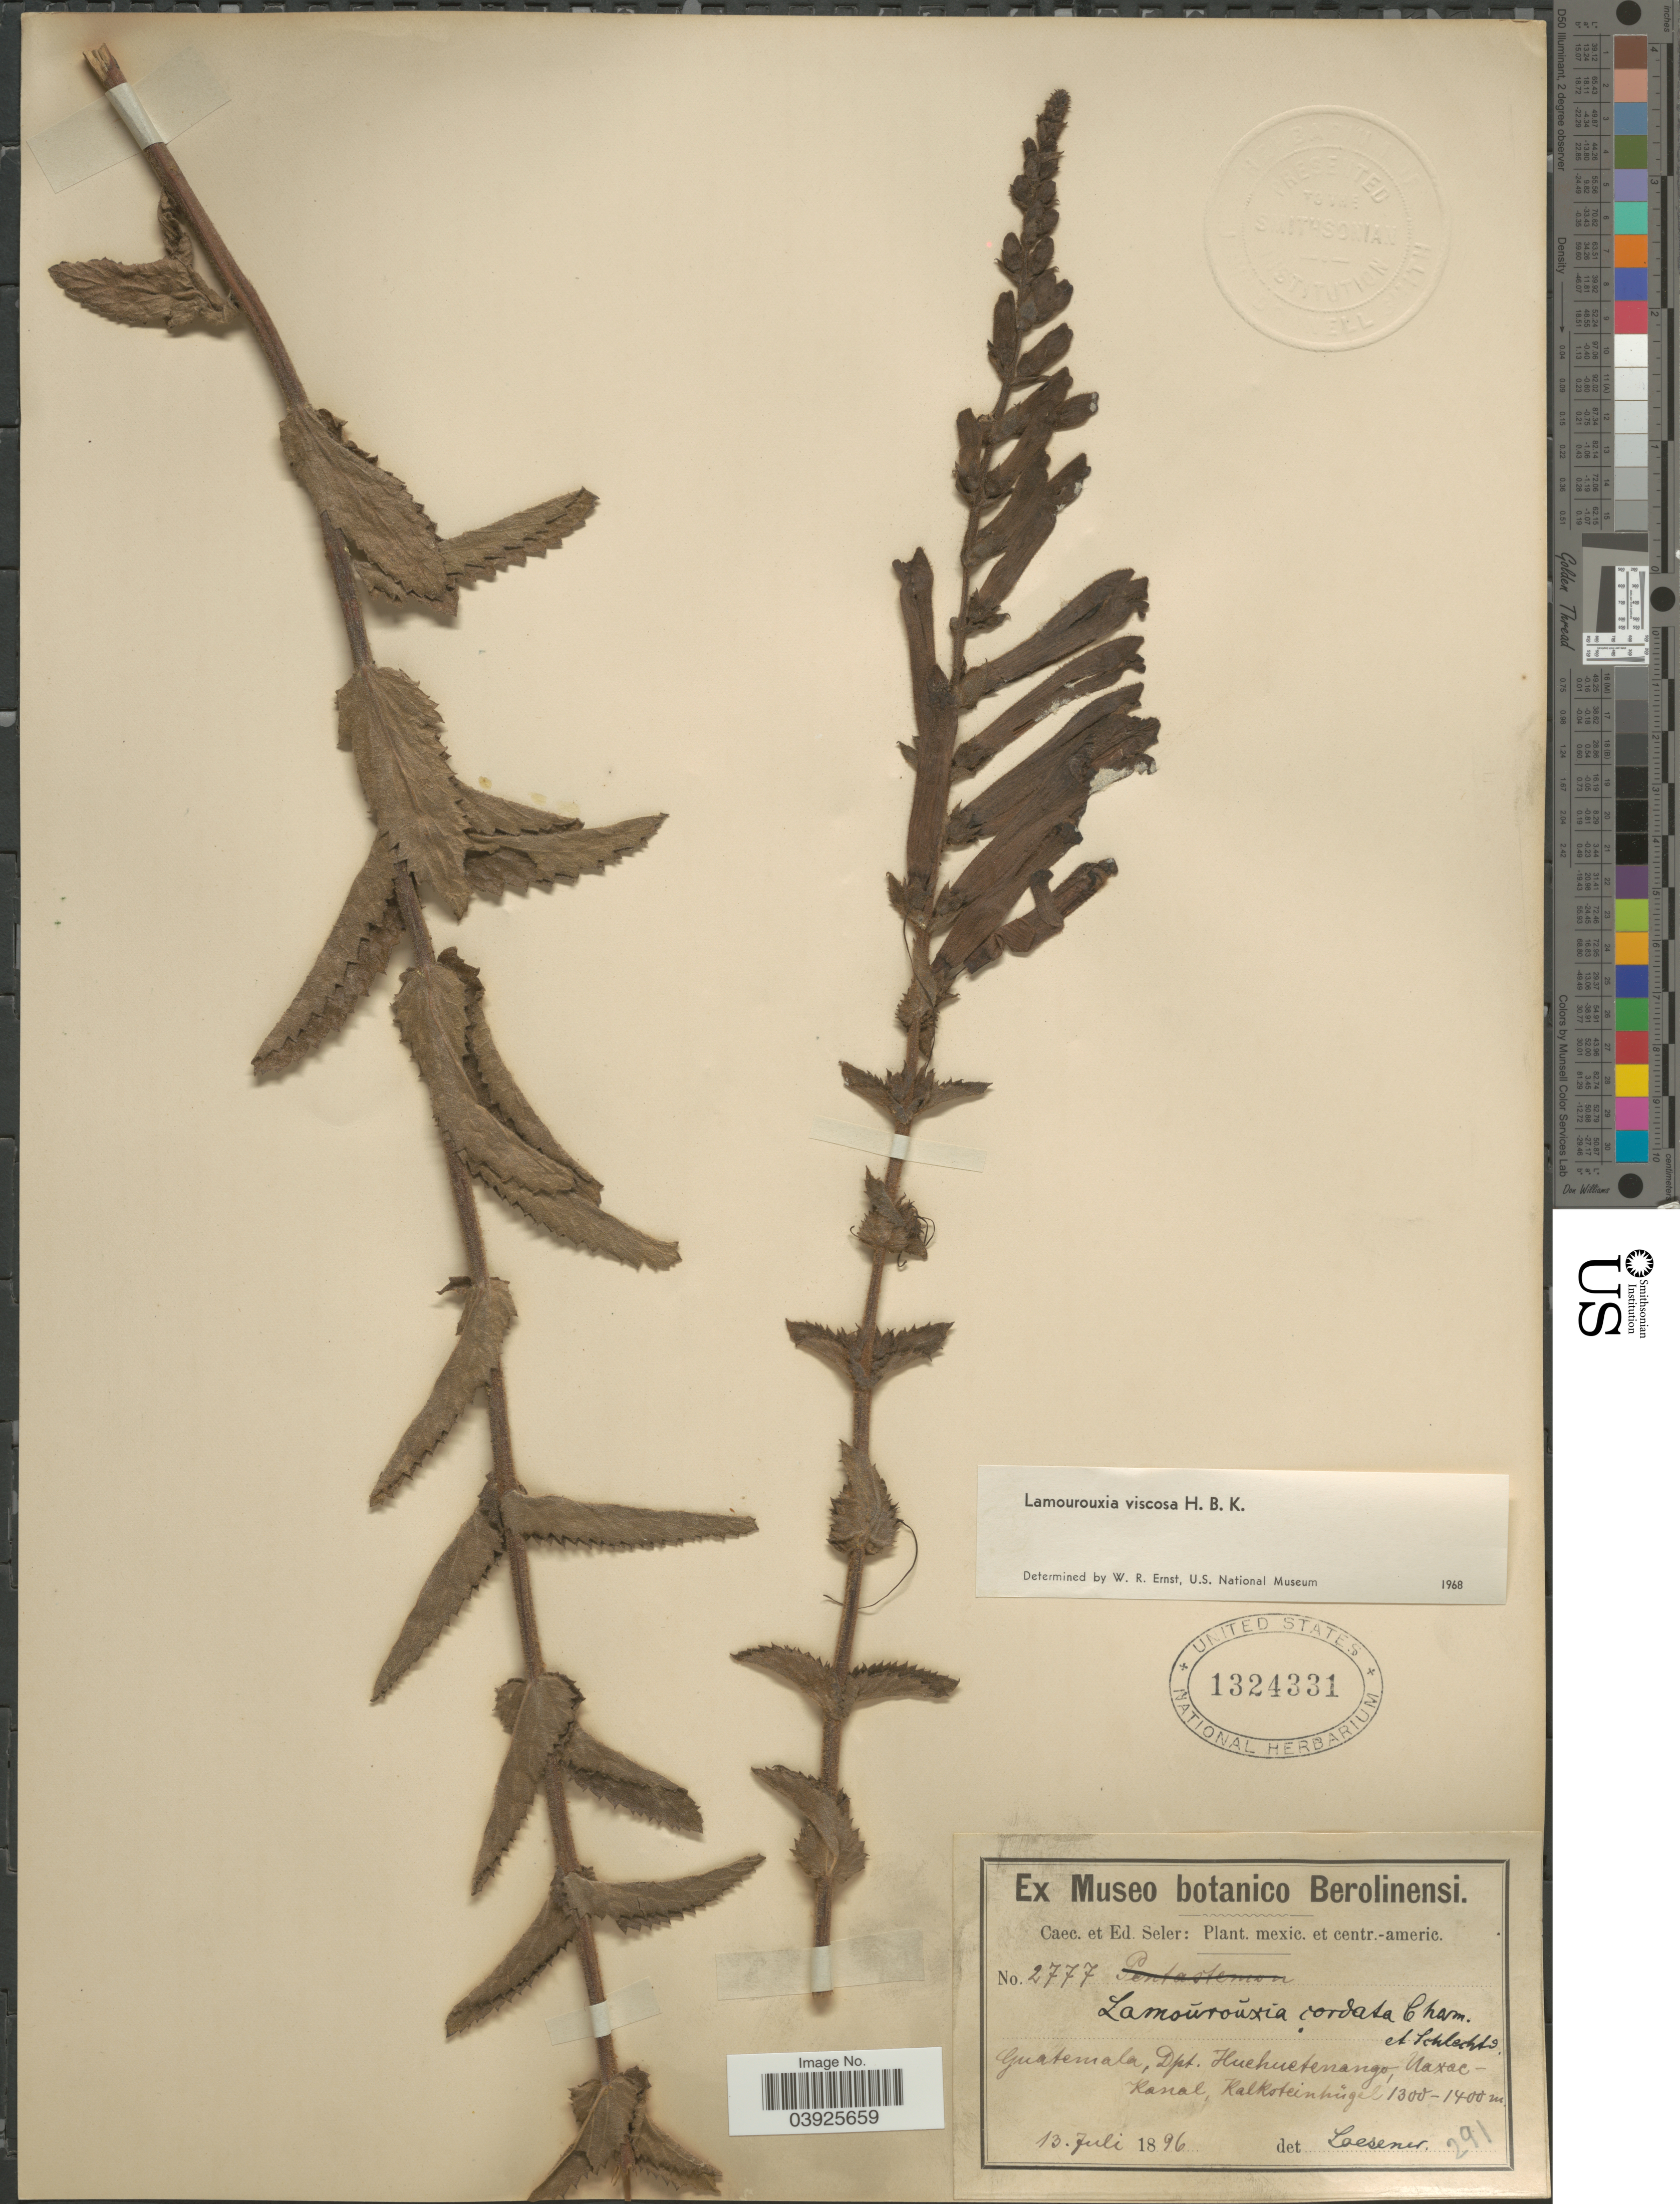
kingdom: Plantae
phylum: Tracheophyta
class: Magnoliopsida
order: Lamiales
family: Orobanchaceae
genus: Lamourouxia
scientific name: Lamourouxia viscosa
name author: Kunth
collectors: ex Caec. et Ed Seler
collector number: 2777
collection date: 1896-07-13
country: Guatemala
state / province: Huehuetenango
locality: Dpt. Huehuetenango, Uaxac - Kanal, Kalksteinhůgel.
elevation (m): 1300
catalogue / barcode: US 1324331